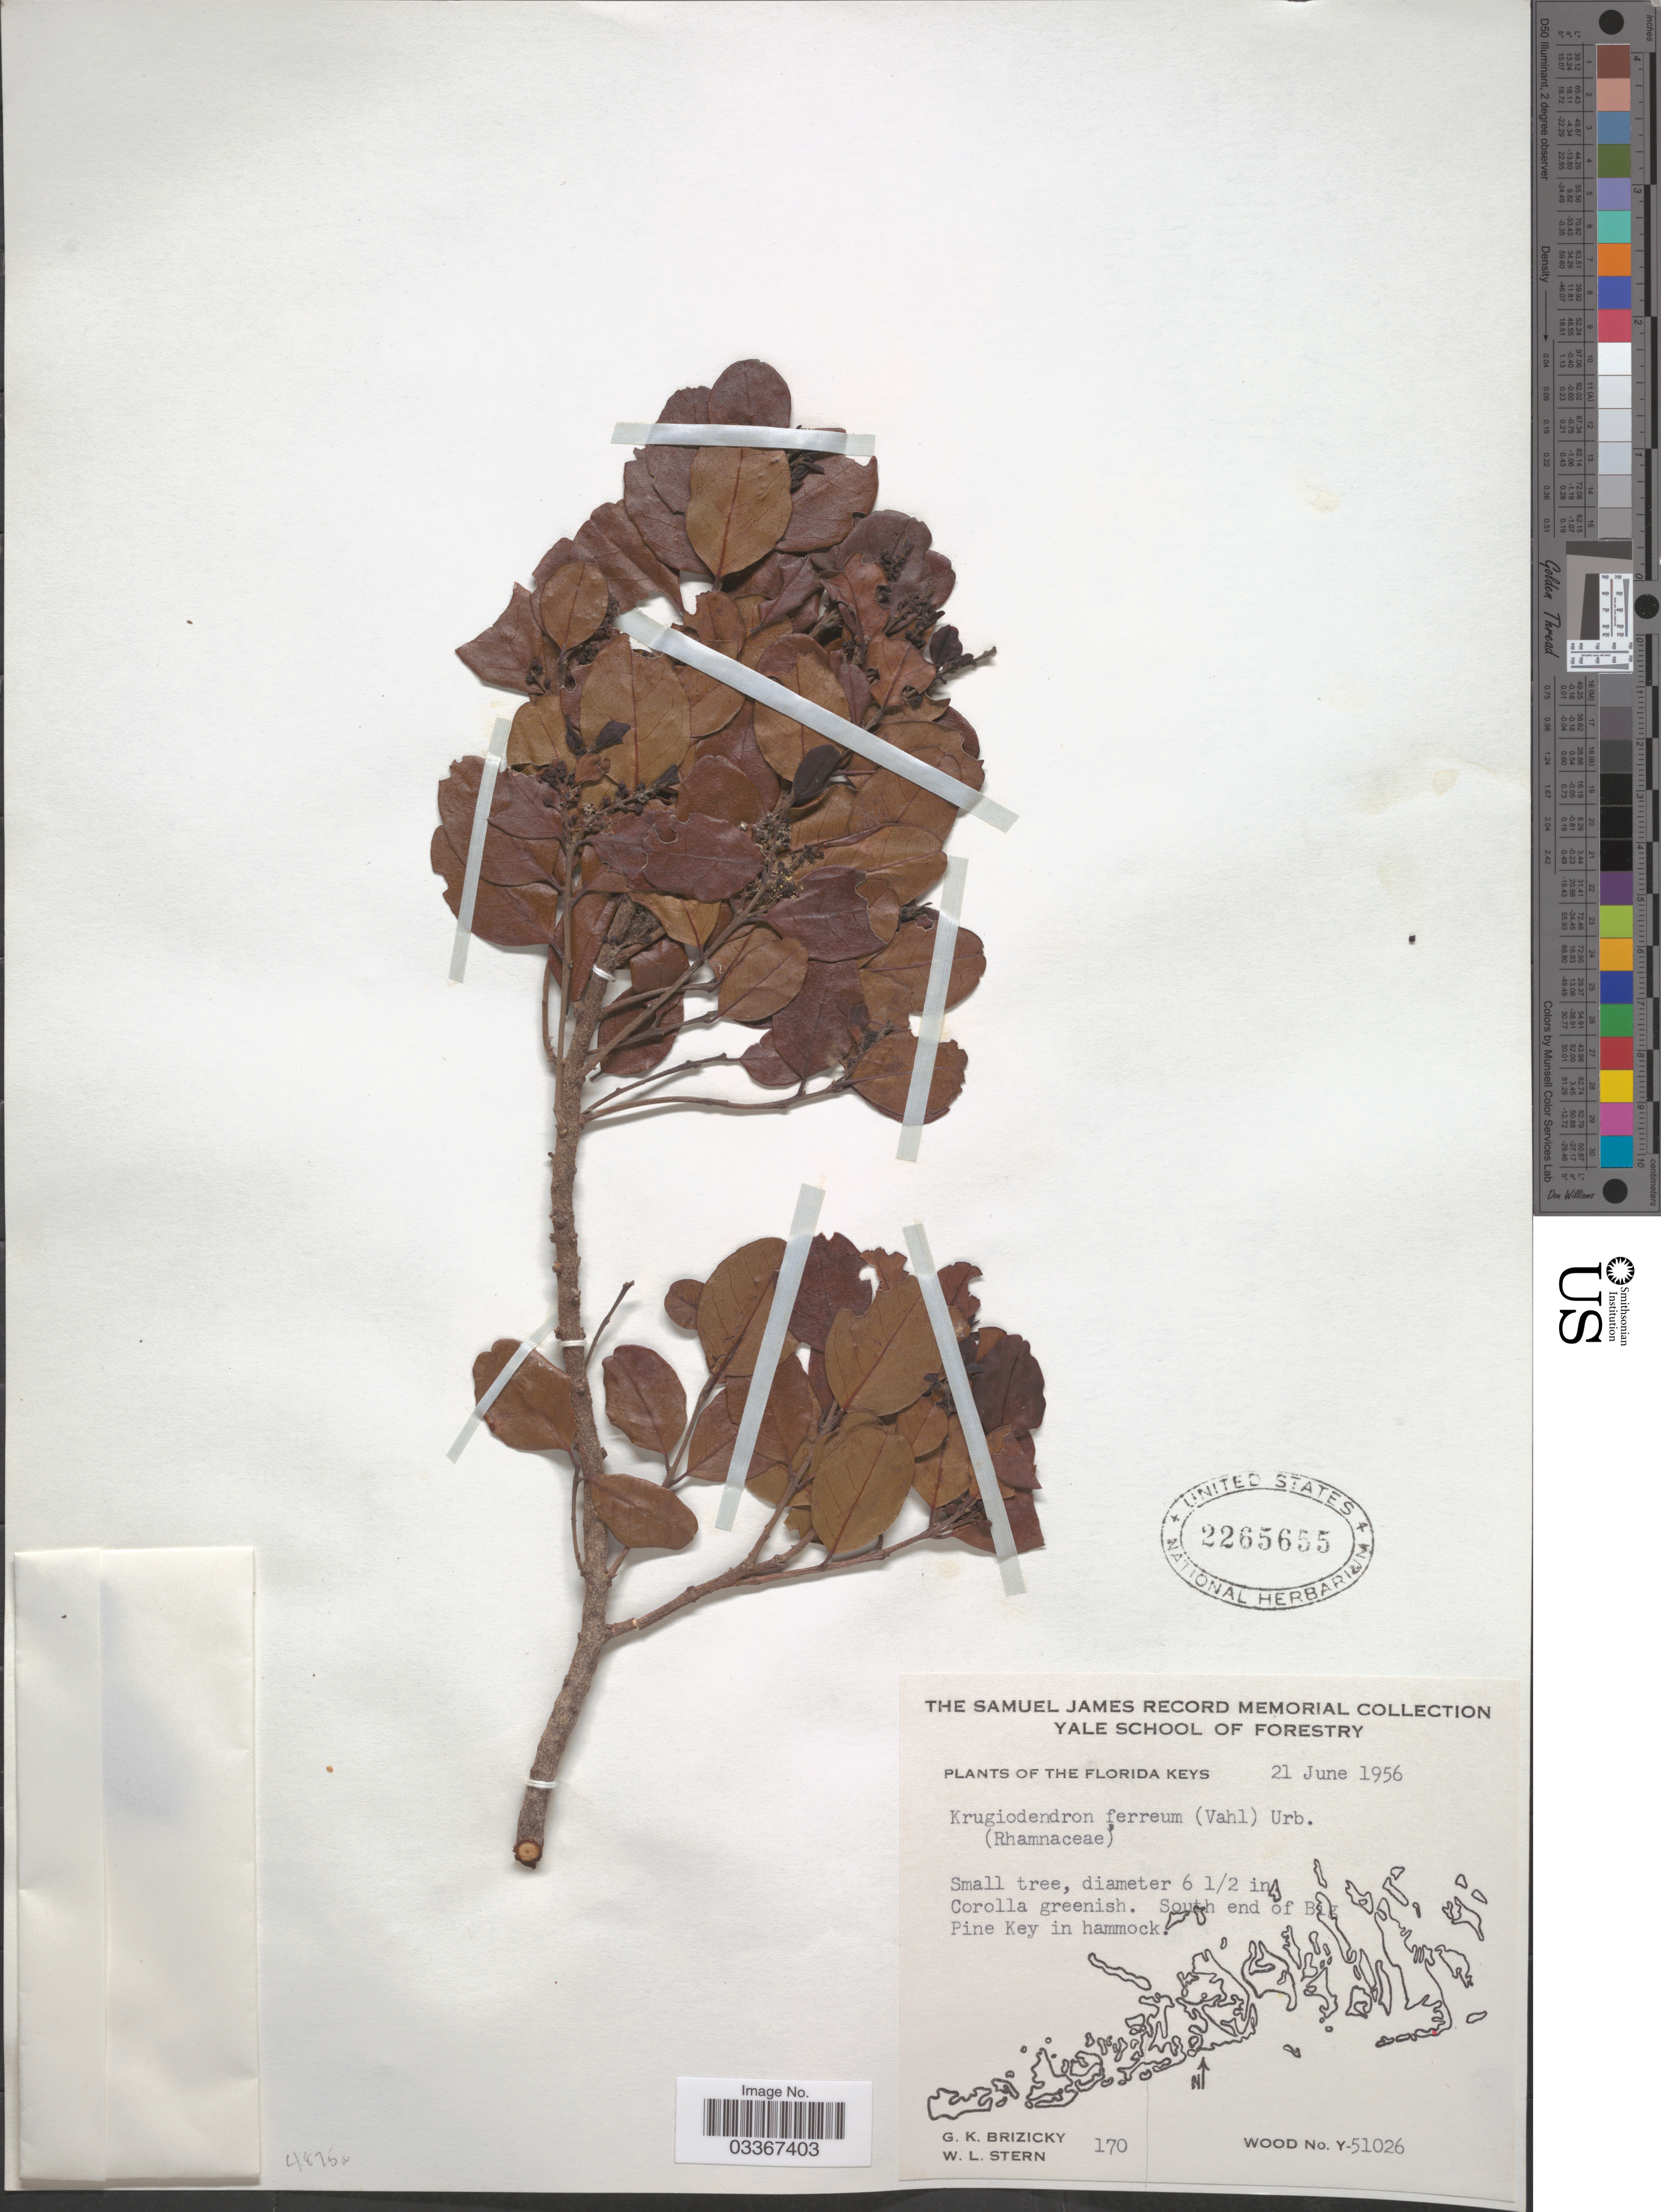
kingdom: Plantae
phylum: Tracheophyta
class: Magnoliopsida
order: Rosales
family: Rhamnaceae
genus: Krugiodendron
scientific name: Krugiodendron ferreum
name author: (Vahl) Urb.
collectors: G. K. Brizicky & W. L. Stern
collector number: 170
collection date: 1956-06-21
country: United States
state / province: Florida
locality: The Florida Keys. South end of Big Pine Key in hammock.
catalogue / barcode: US 2265655